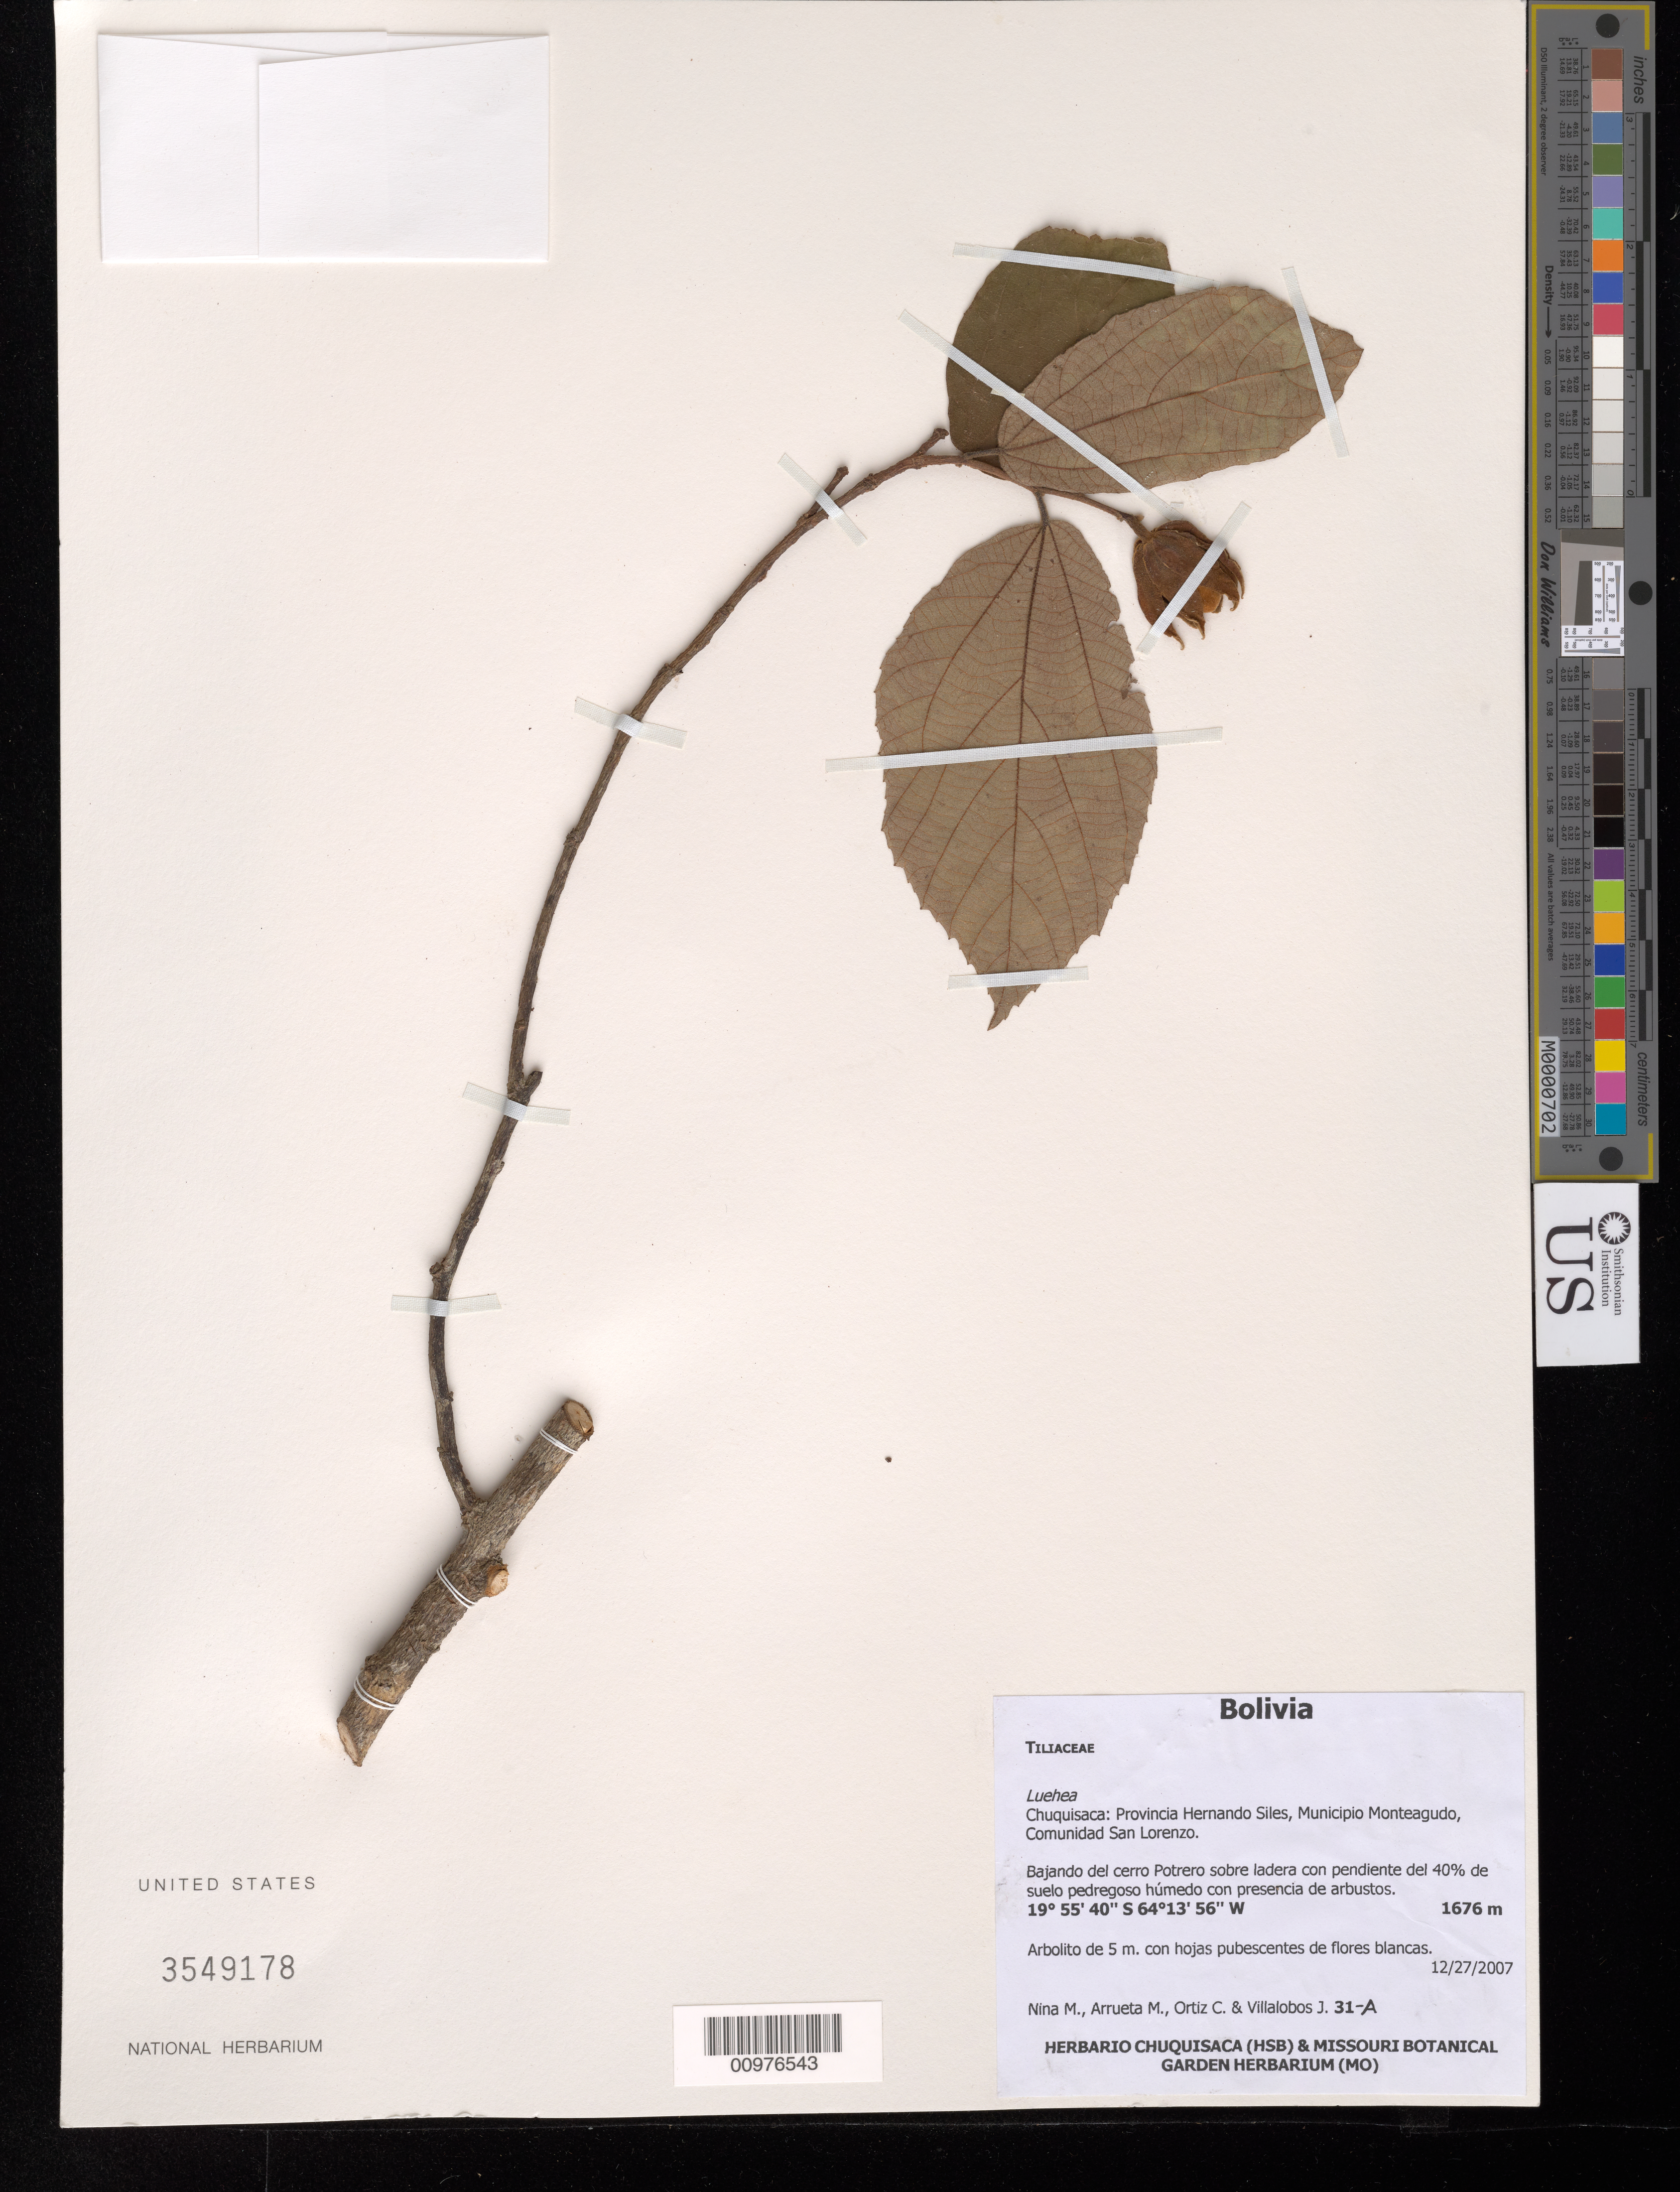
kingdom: Plantae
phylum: Tracheophyta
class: Magnoliopsida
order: Malvales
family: Malvaceae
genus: Luehea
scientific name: Luehea fiebrigii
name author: Burret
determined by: Dorr, Laurence J., Curator (BOT), Smithsonian Institution - National Museum of Natural History (UNITED STATES)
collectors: M. Nina & et al.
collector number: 31-A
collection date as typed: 27 Dec 2007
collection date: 2007-12-27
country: Bolivia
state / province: Chuquisaca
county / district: Hernando Siles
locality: Municipio Monteagudo, Comunidad San Lorenzo.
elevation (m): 1676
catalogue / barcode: US 3549178